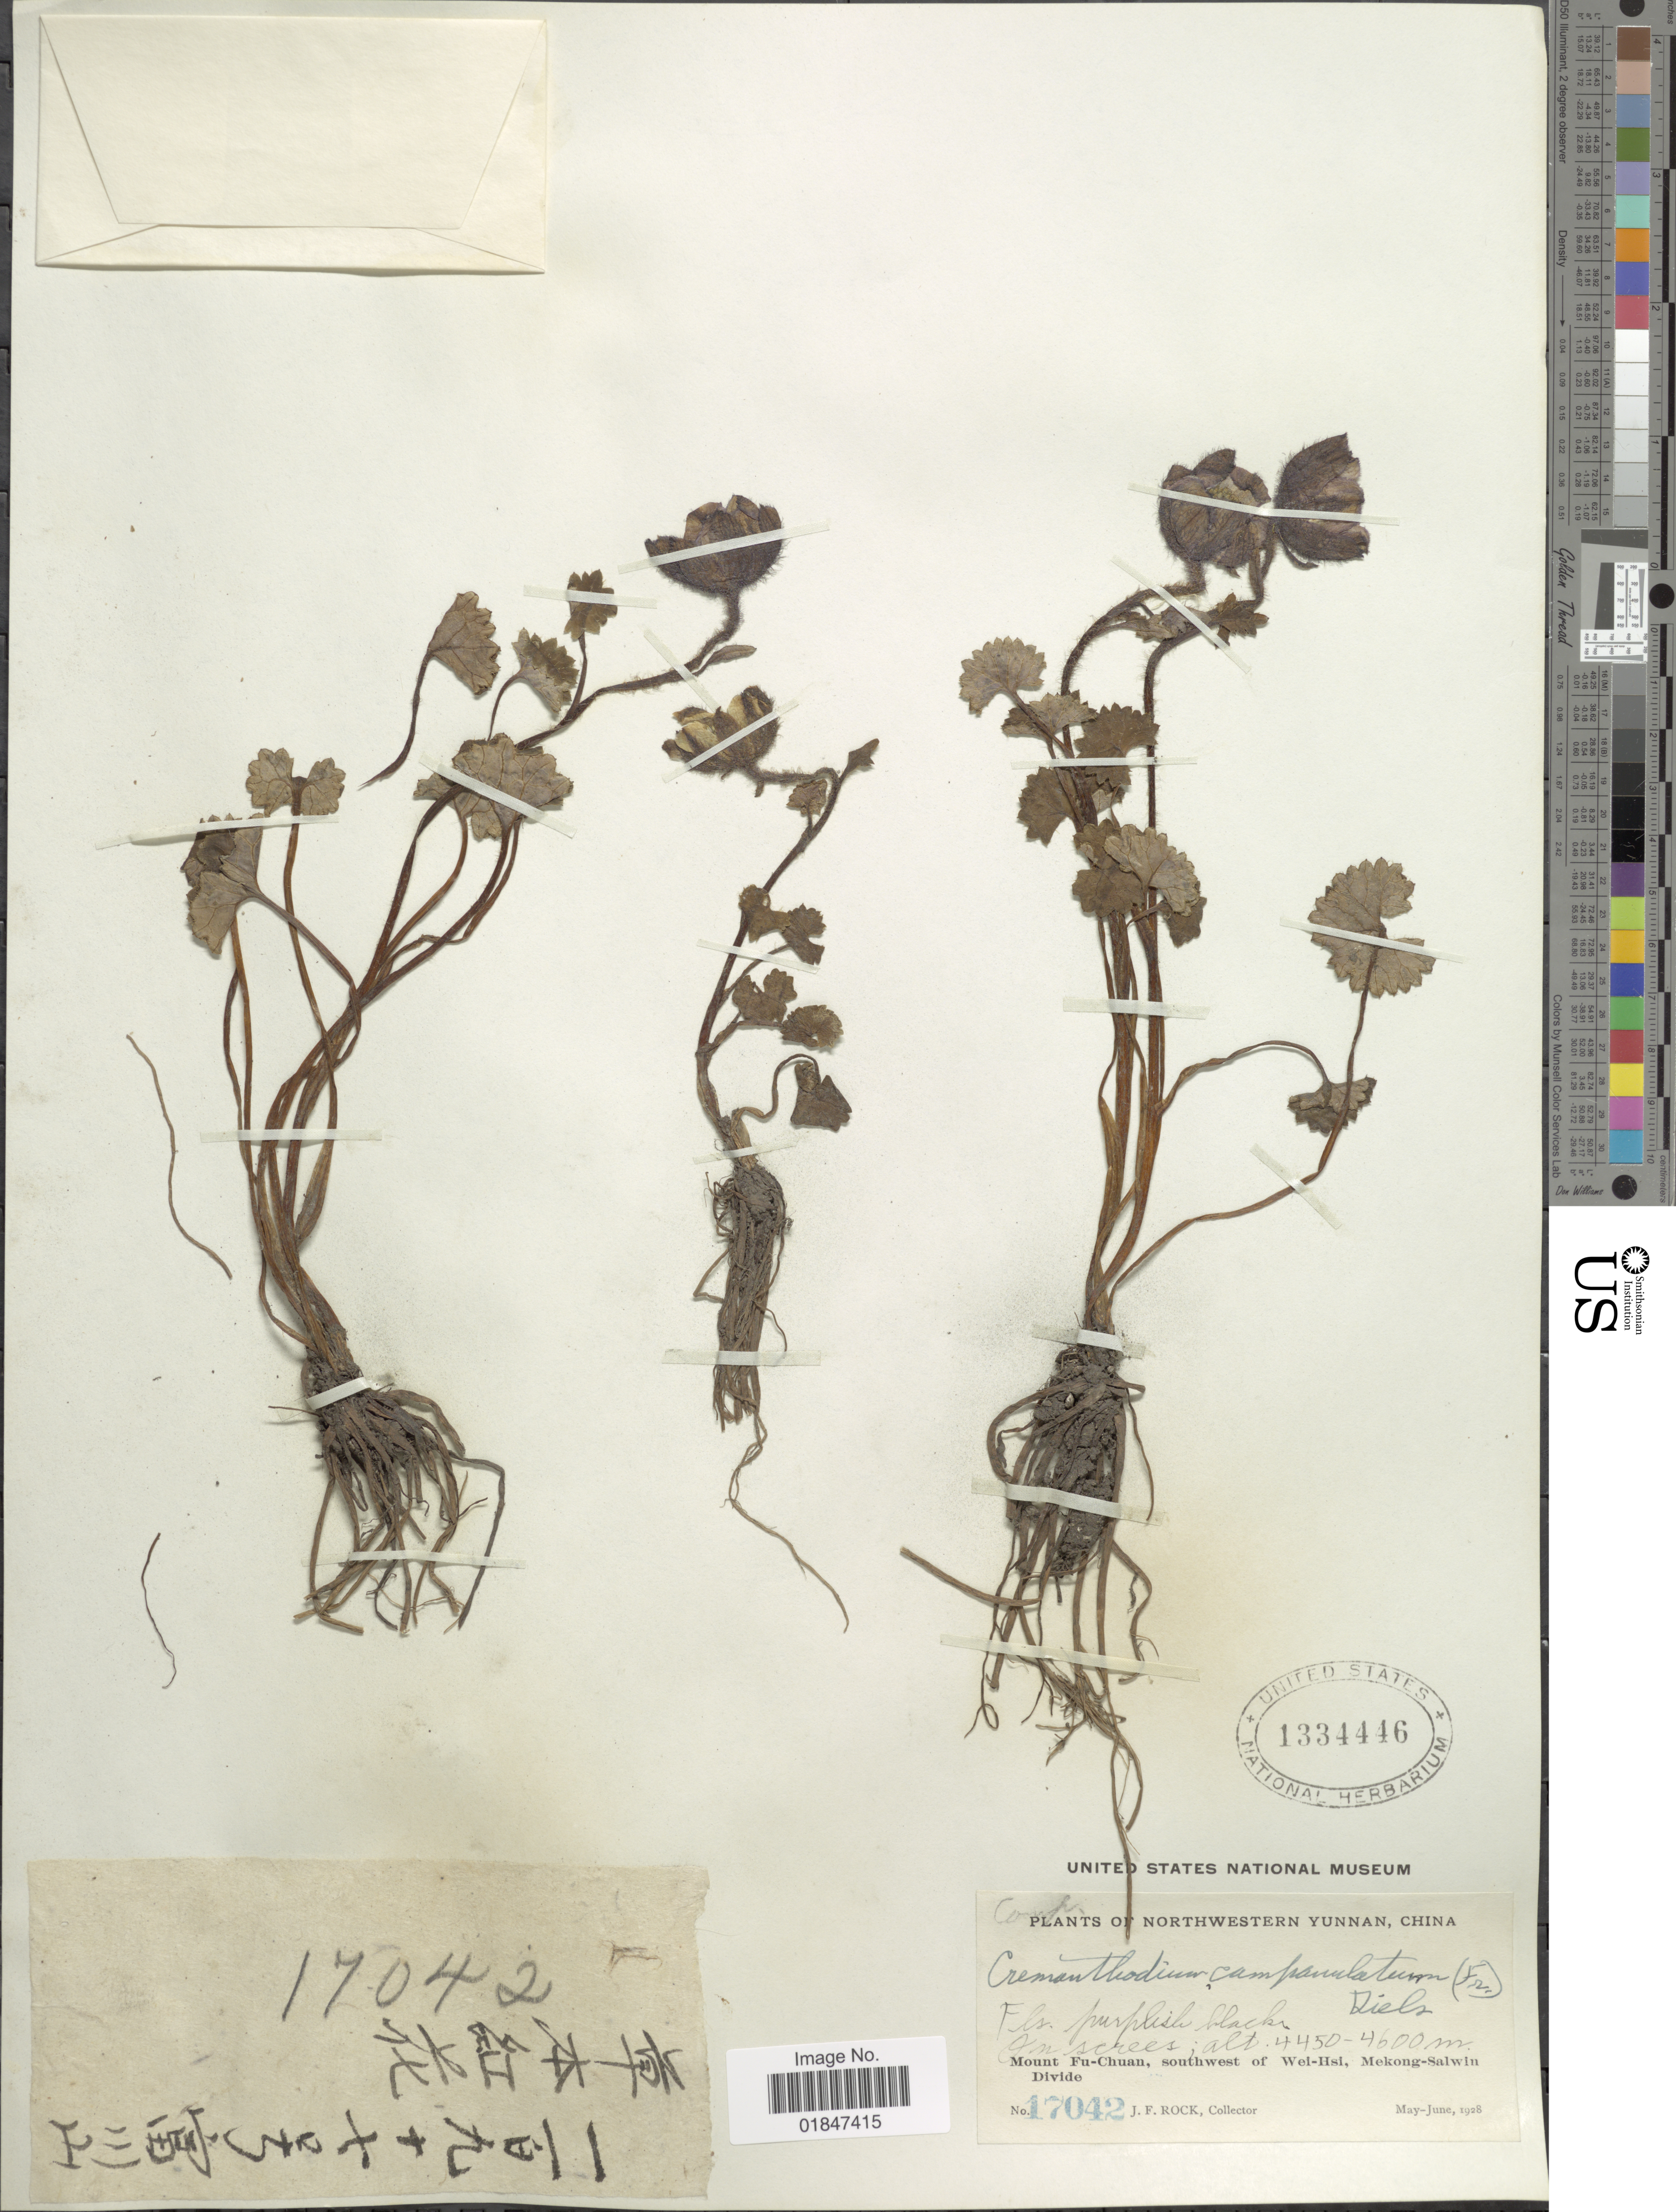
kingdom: Plantae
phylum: Tracheophyta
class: Magnoliopsida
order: Asterales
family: Asteraceae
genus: Cremanthodium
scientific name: Cremanthodium campanulatum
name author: Diels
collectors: J. Rock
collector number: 17042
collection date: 1928-05/1928-06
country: China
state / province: Yunnan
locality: Mount Fu-Chuan, southwest of Wei-Hsi, Mekong-Salwin Divide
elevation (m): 4450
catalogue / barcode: US 1334446